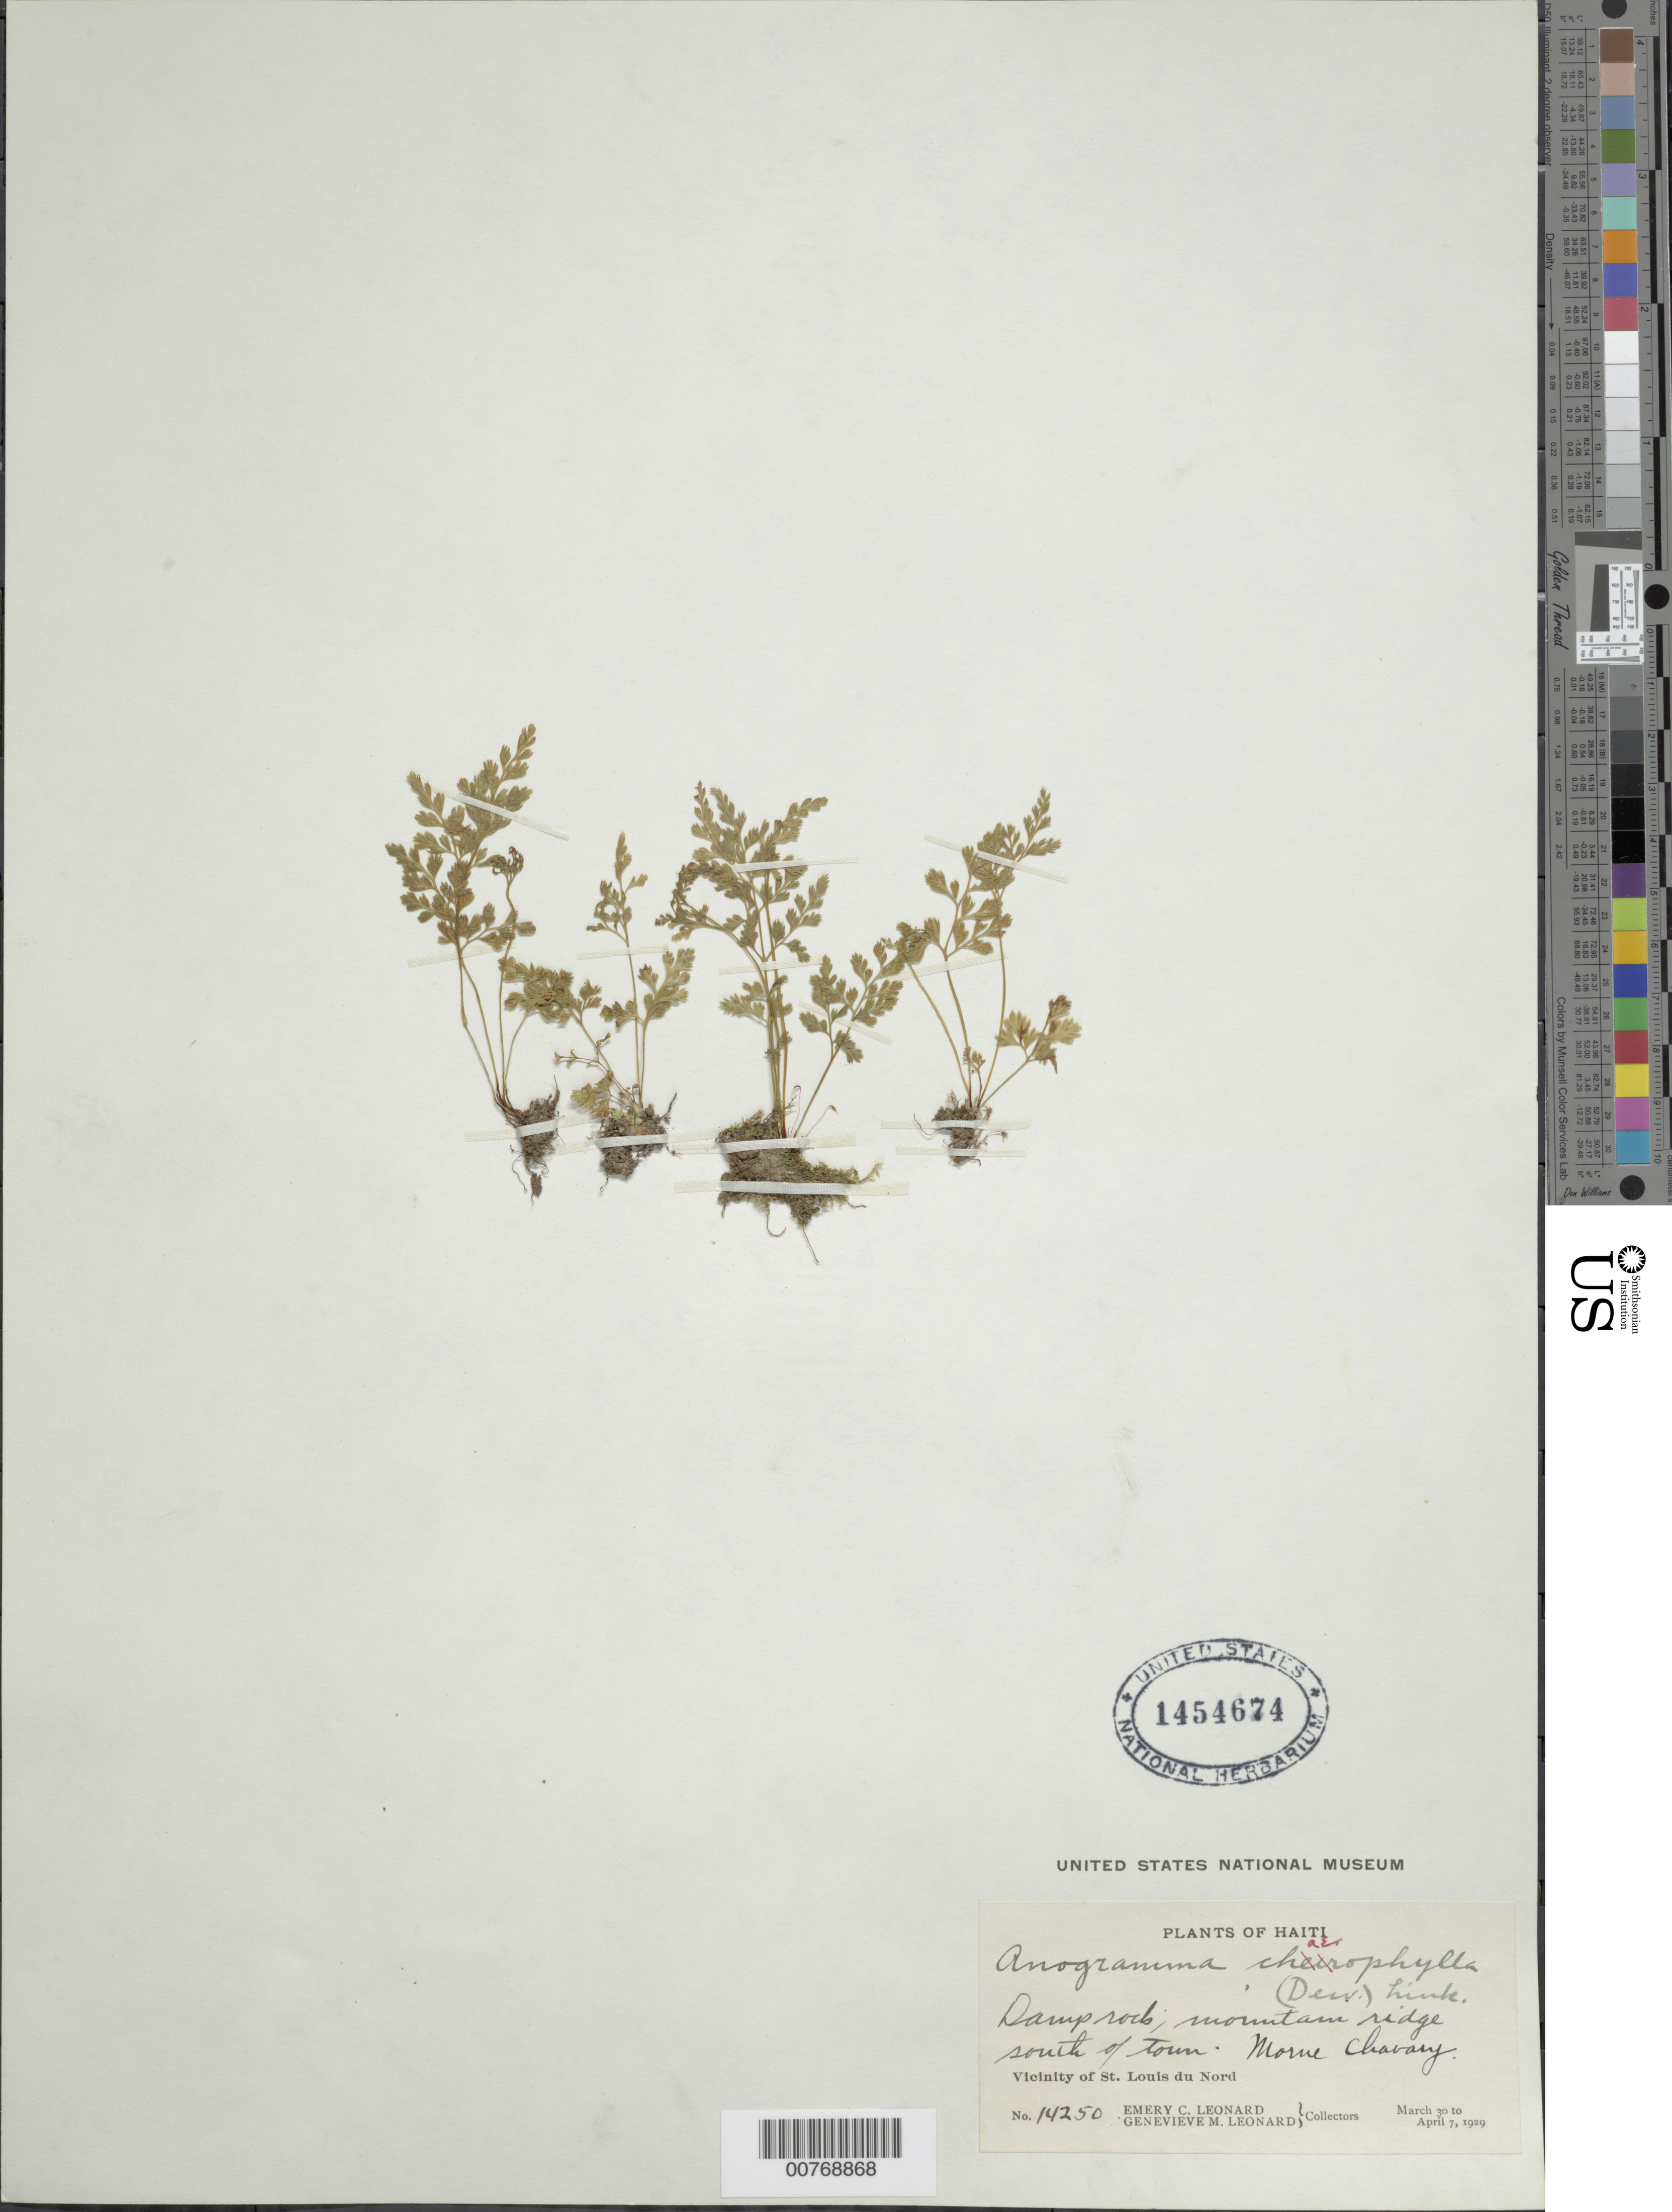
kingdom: Plantae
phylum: Tracheophyta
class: Polypodiopsida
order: Polypodiales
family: Pteridaceae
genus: Anogramma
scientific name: Anogramma chaerophylla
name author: (Desv.) Link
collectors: E. C. Leonard & G. M. Leonard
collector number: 14250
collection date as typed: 30 Mar 1929 07 Apr 1929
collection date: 1929-03-30/1929-04-07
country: Haiti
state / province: Nord-Óuest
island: Hispaniola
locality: Vicinity of St. Louis du Nord, mountain ridge south of town, Morne Chavay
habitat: Damp rocks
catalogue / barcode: US 1454674